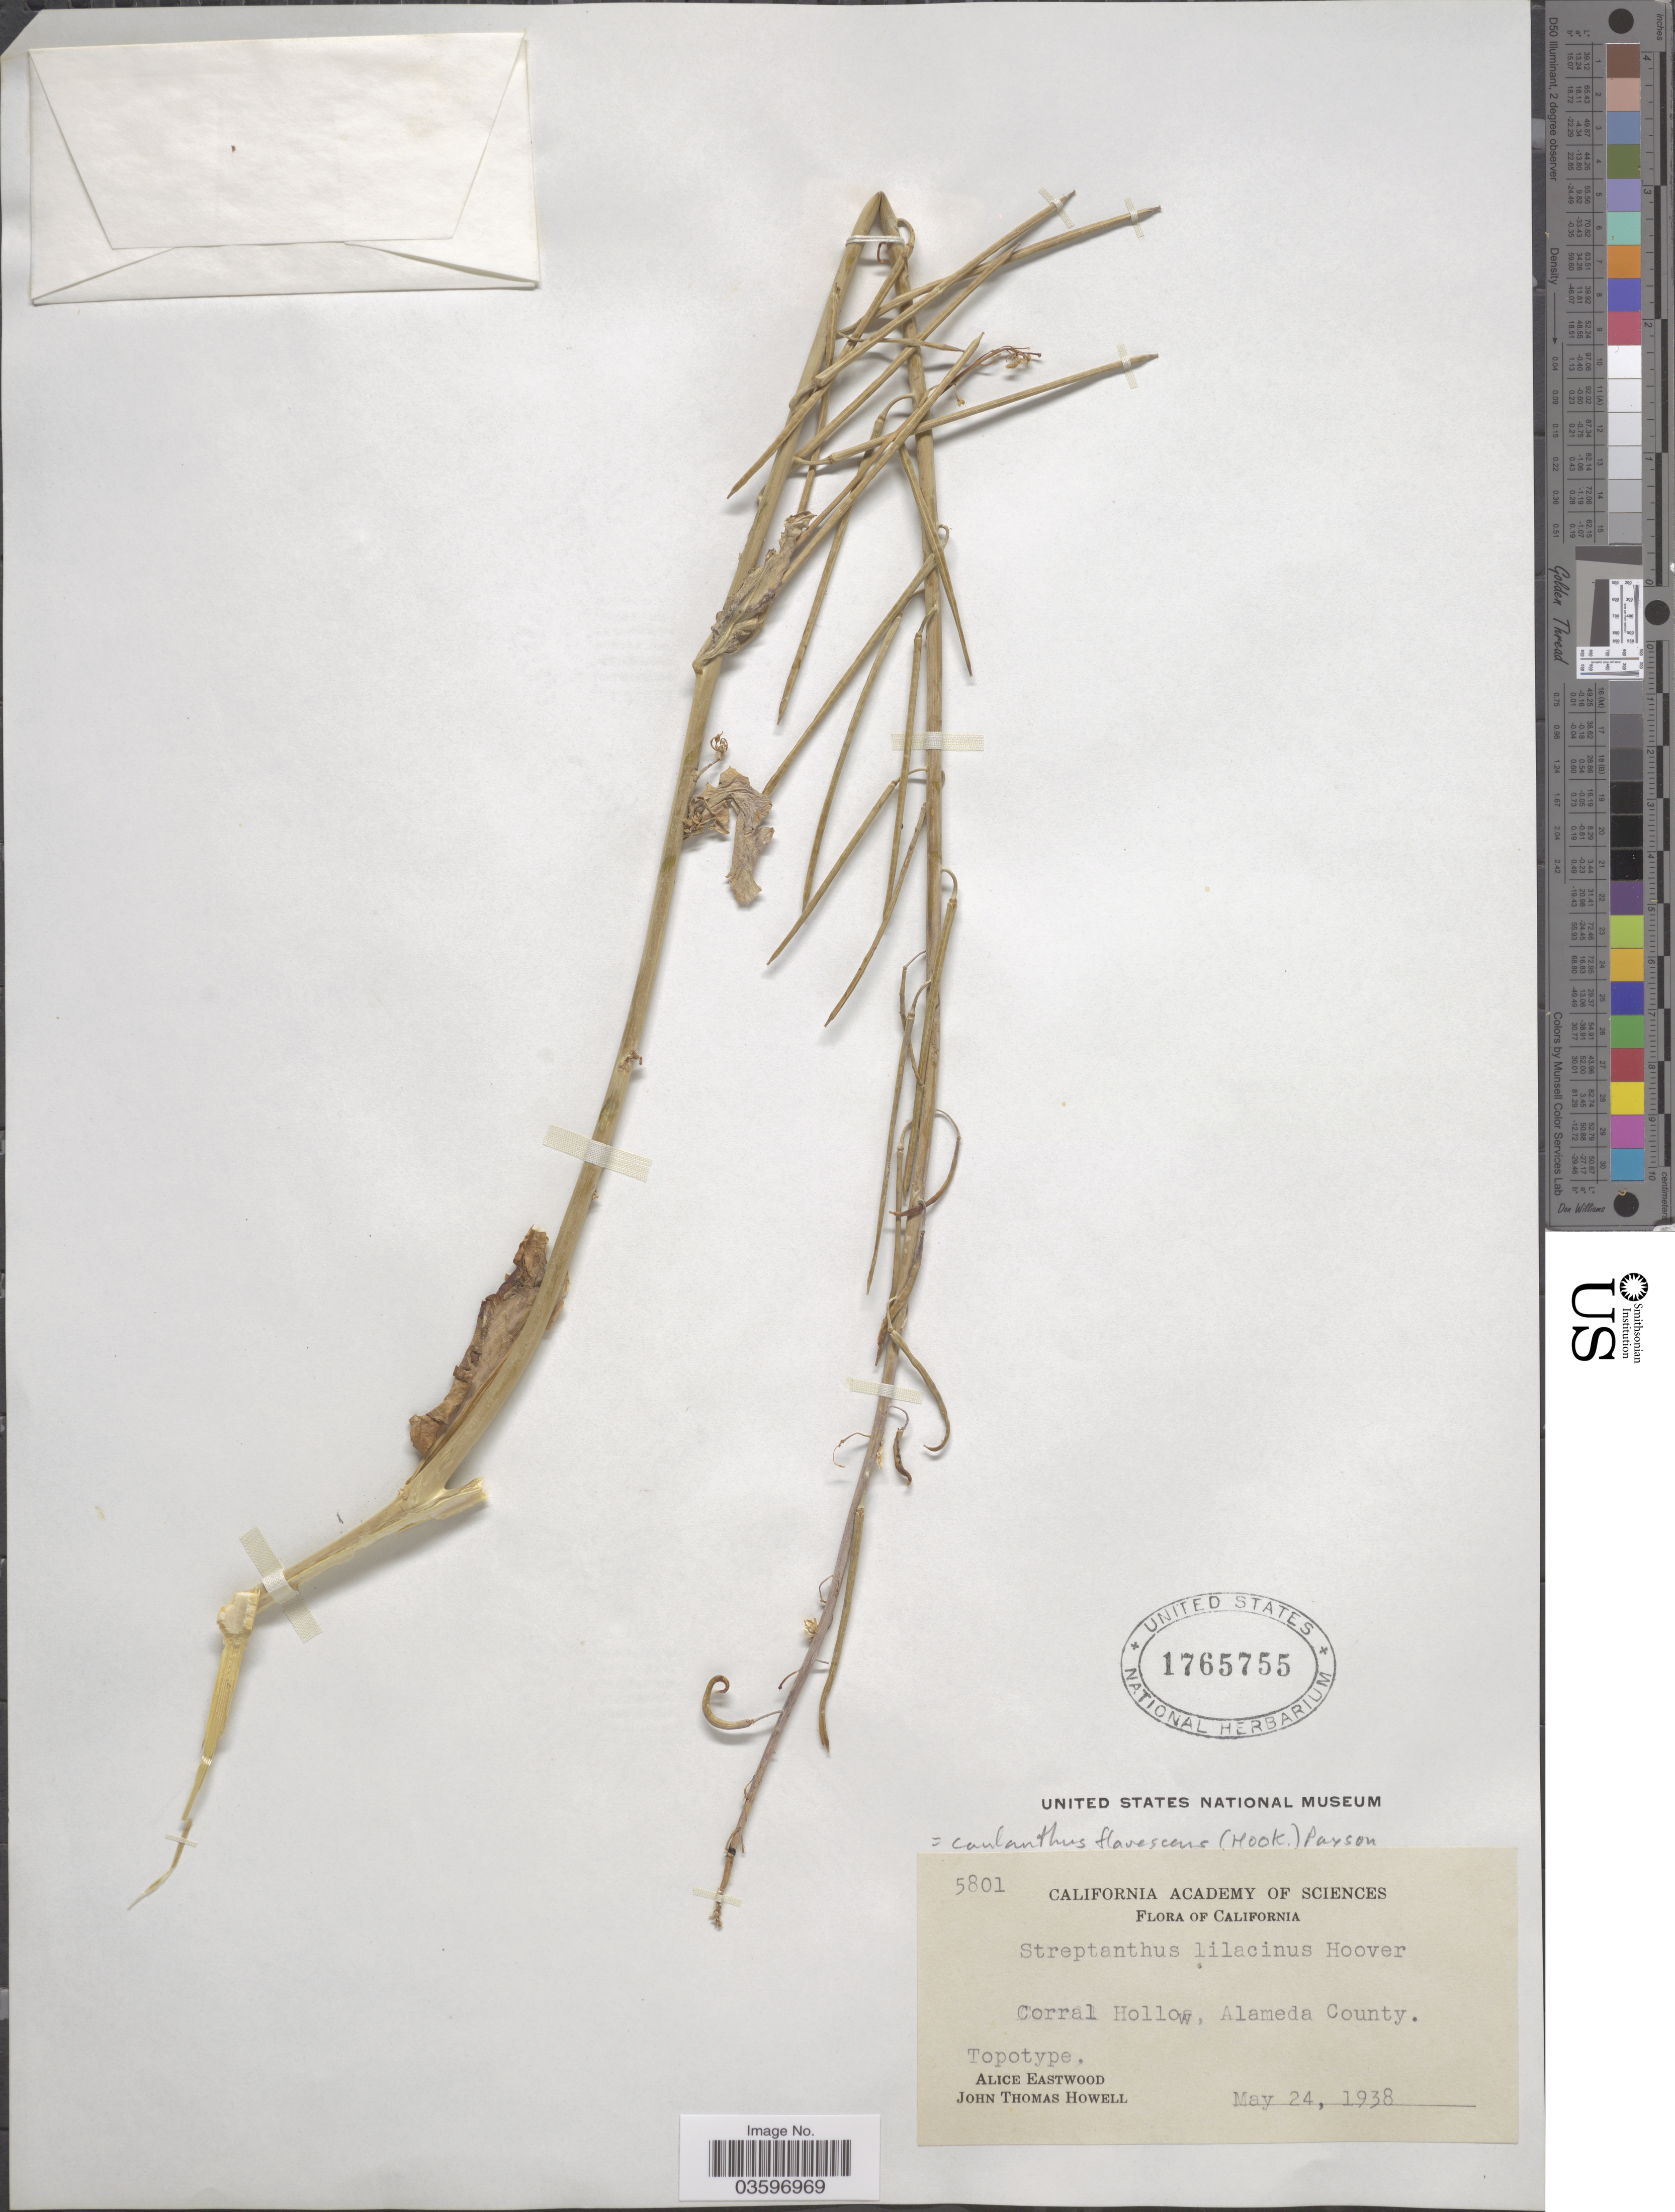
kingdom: Plantae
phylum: Tracheophyta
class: Magnoliopsida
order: Brassicales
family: Brassicaceae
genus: Caulanthus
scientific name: Caulanthus flavescens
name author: (Hook.) Payson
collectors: A. Eastwood & J. T. Howell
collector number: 5801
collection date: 1938-05-24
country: United States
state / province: California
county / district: Alameda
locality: Corral Hollow, Alameda County.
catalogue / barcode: US 1765755